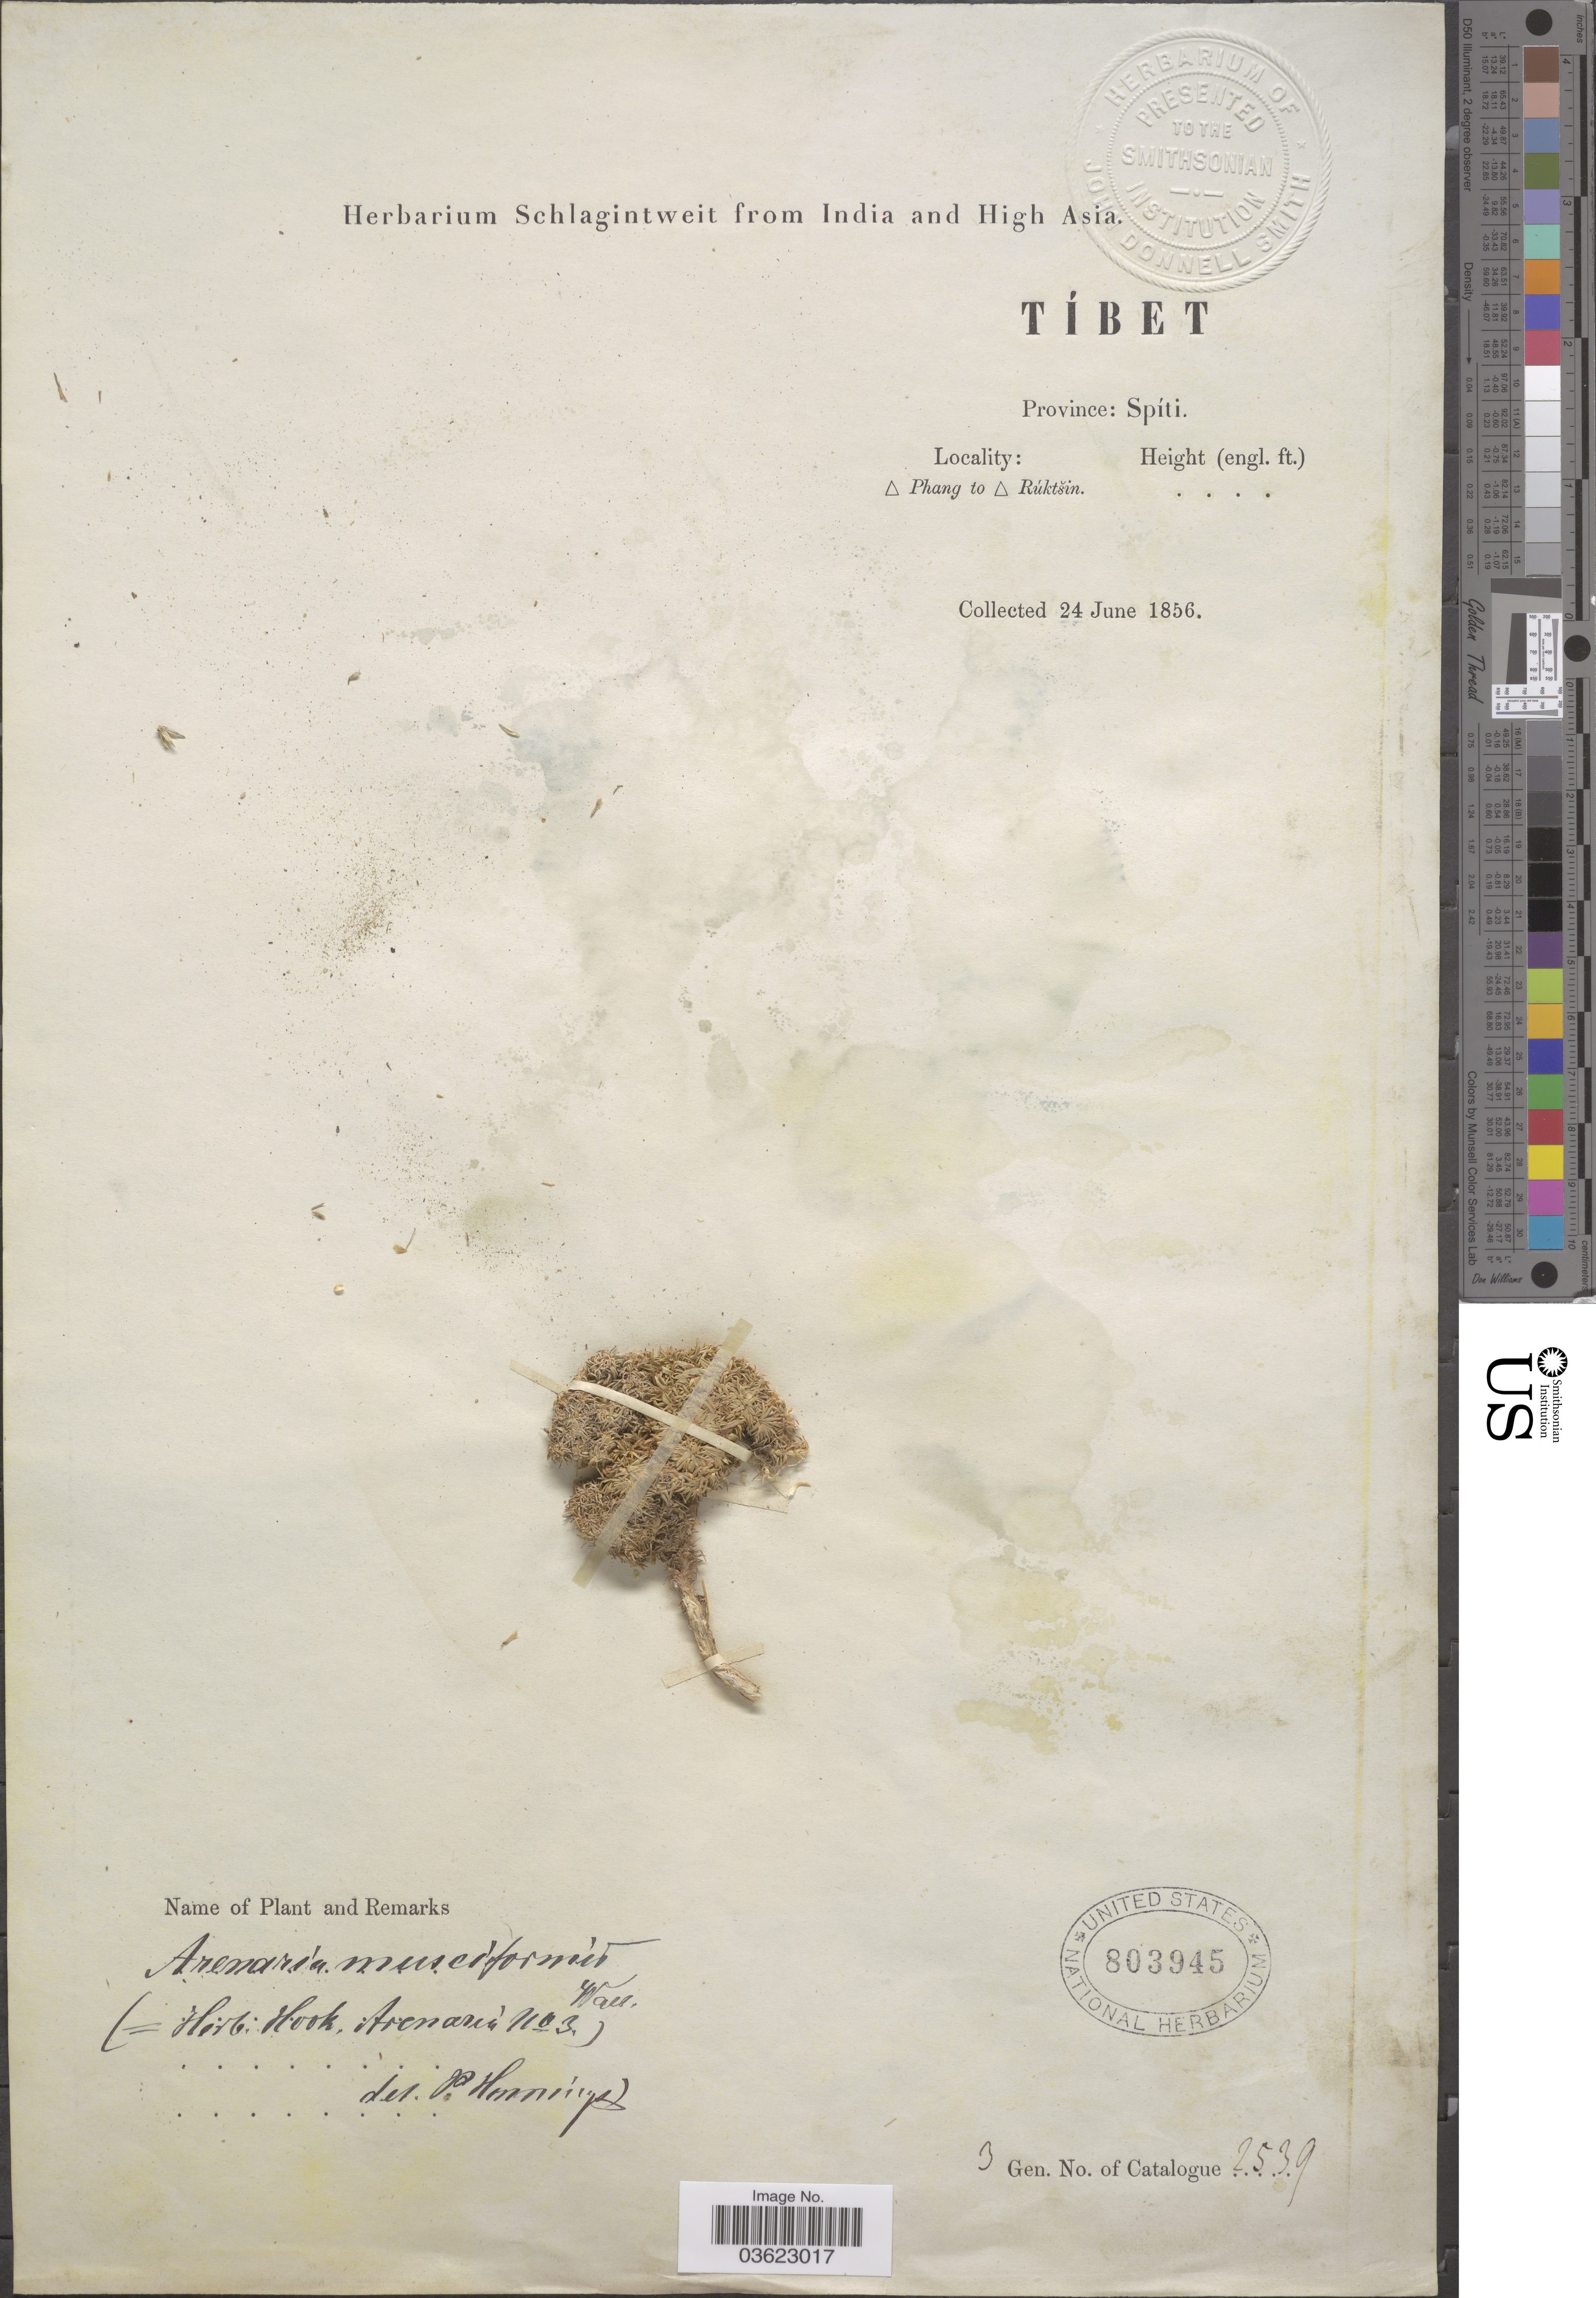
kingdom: Plantae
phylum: Tracheophyta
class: Magnoliopsida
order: Caryophyllales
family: Caryophyllaceae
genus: Eremogone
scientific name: Eremogone bryophylla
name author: (Fernald) Pusalkar & D.K. Singh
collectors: ex herb. Schlagintweit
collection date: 1856-06-24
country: China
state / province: Xizang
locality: Tíbet. Province: Spíti. Phang to Rúktsin.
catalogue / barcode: US 803945